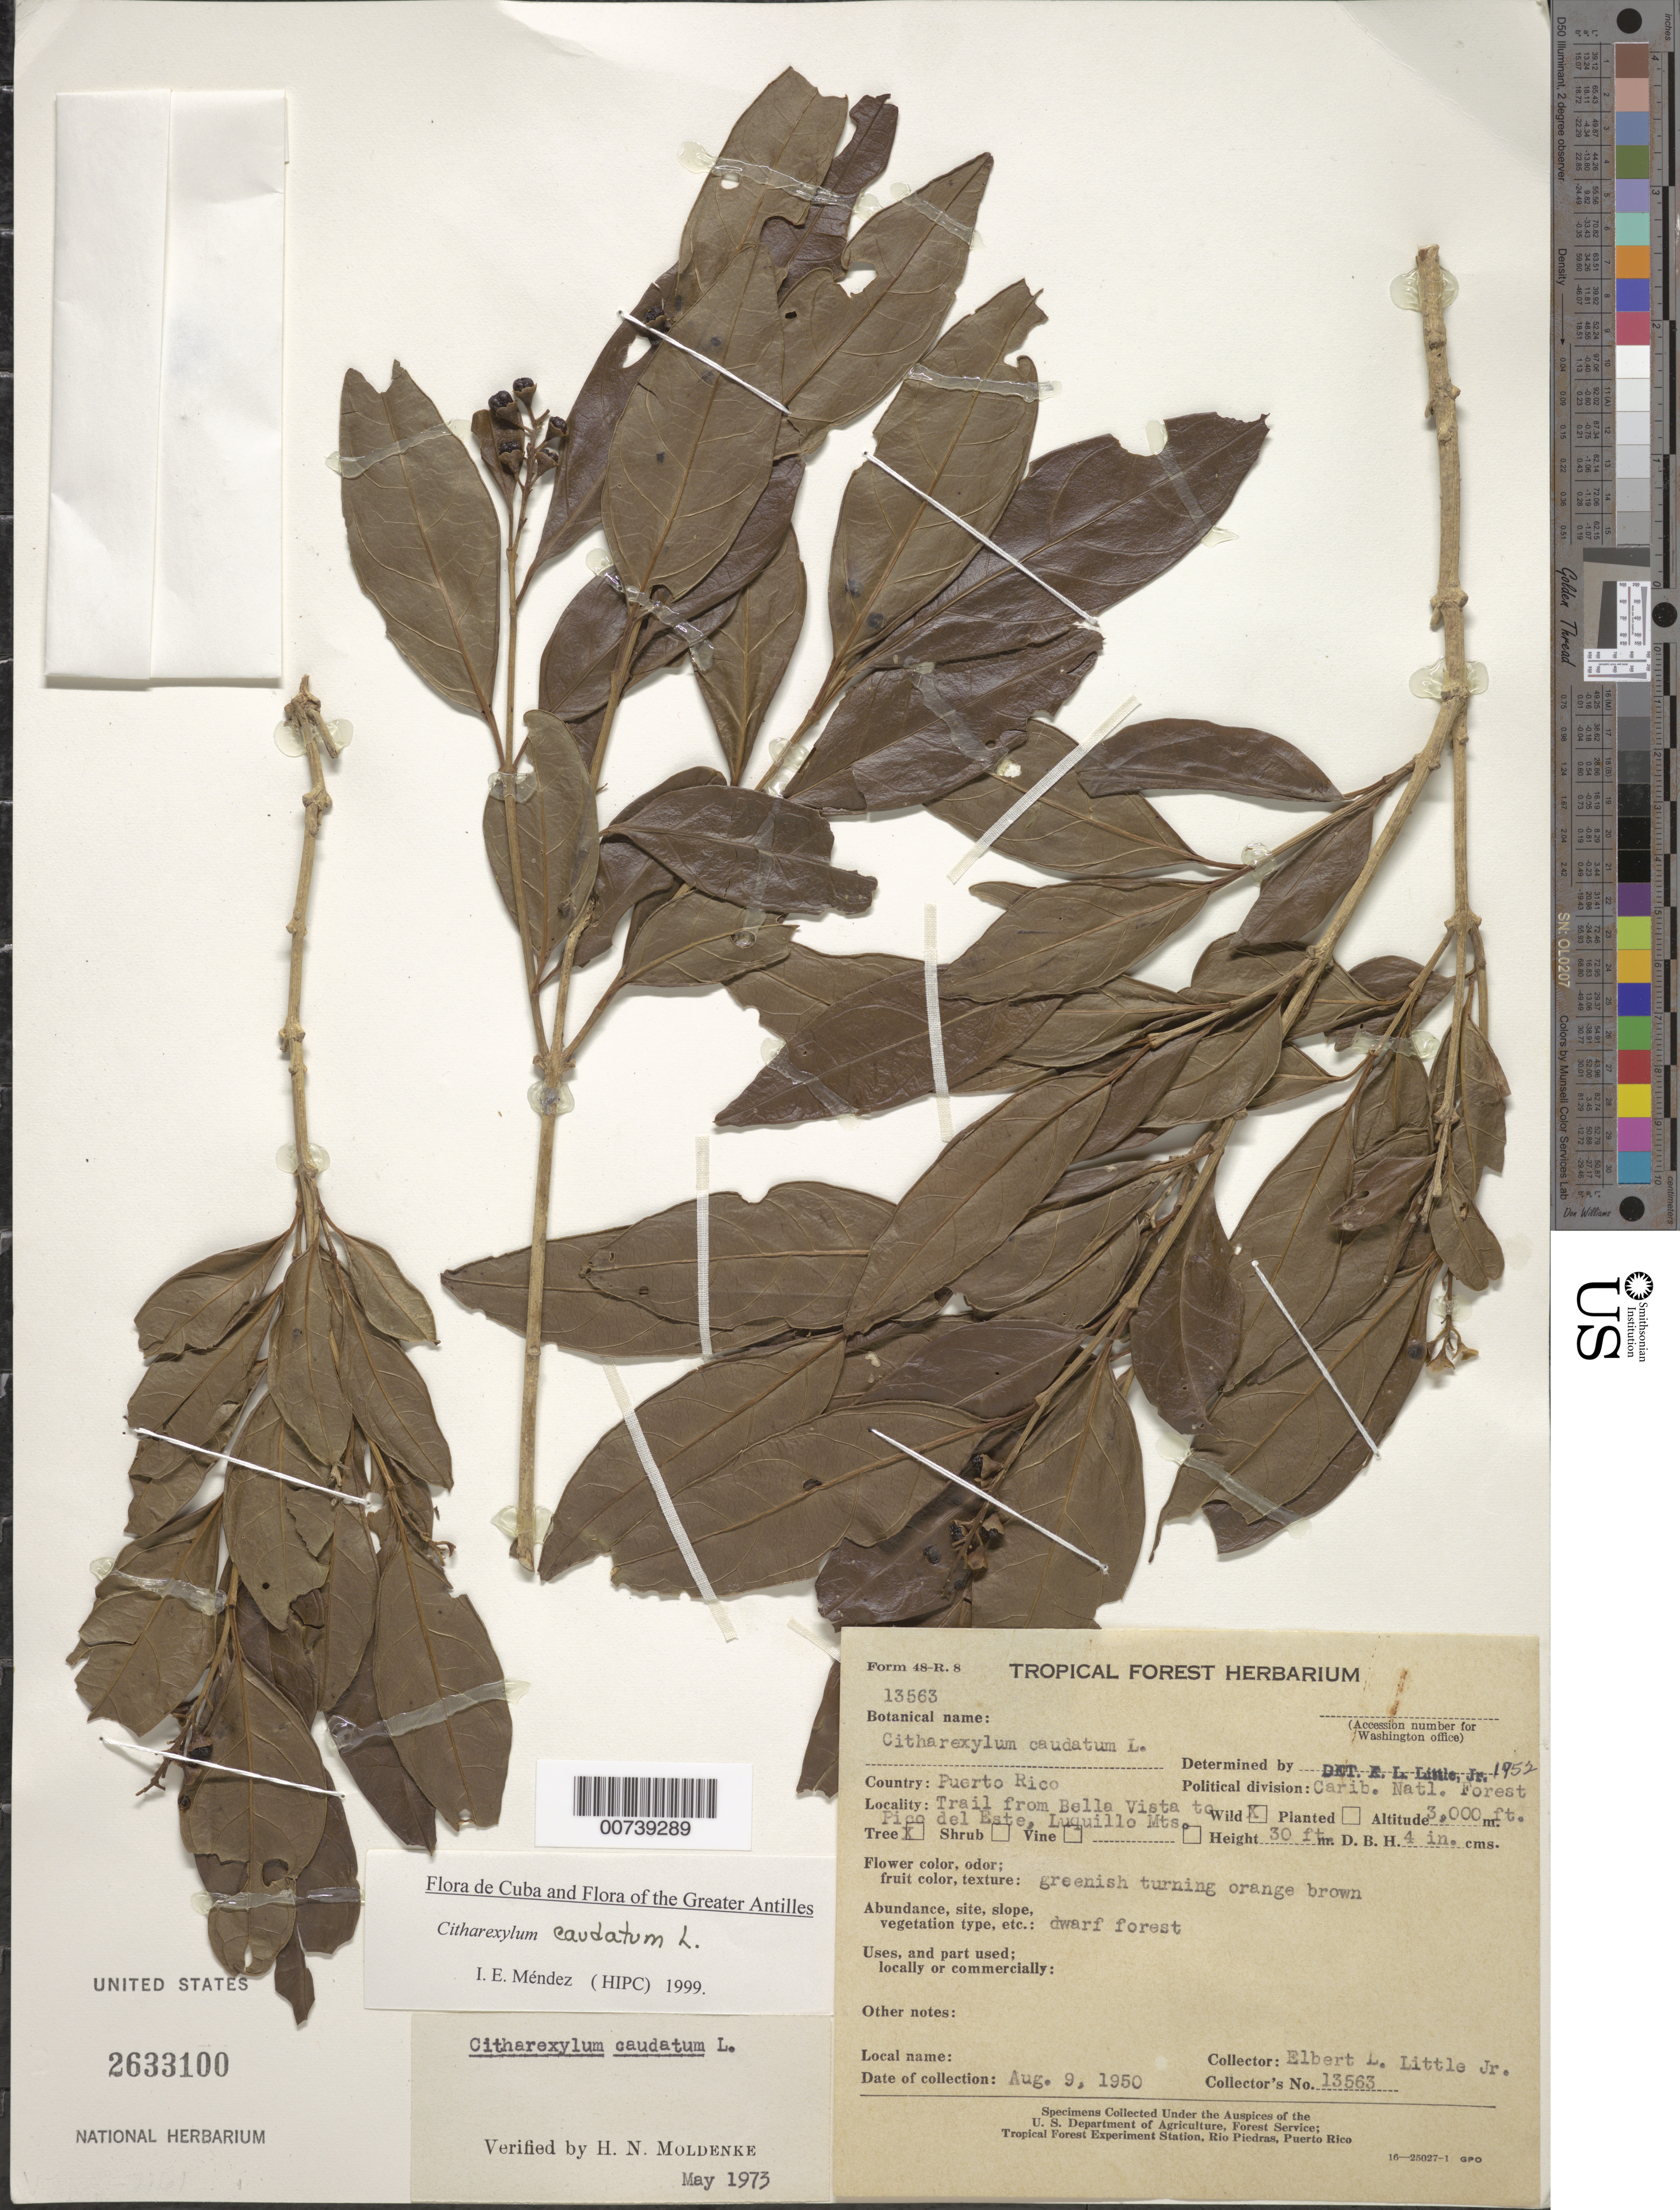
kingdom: Plantae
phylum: Tracheophyta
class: Magnoliopsida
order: Lamiales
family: Verbenaceae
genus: Citharexylum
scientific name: Citharexylum caudatum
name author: L.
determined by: Méndez, Isidro E., (HIPC)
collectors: E. L. Little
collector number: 13563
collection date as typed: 09 Aug 1950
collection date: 1950-08-09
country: Puerto Rico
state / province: Luquillo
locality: Caribbean National Forest. Trail from Bella Vista to Pico del Este, Luquillo Mts.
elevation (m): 914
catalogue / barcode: US 2633100